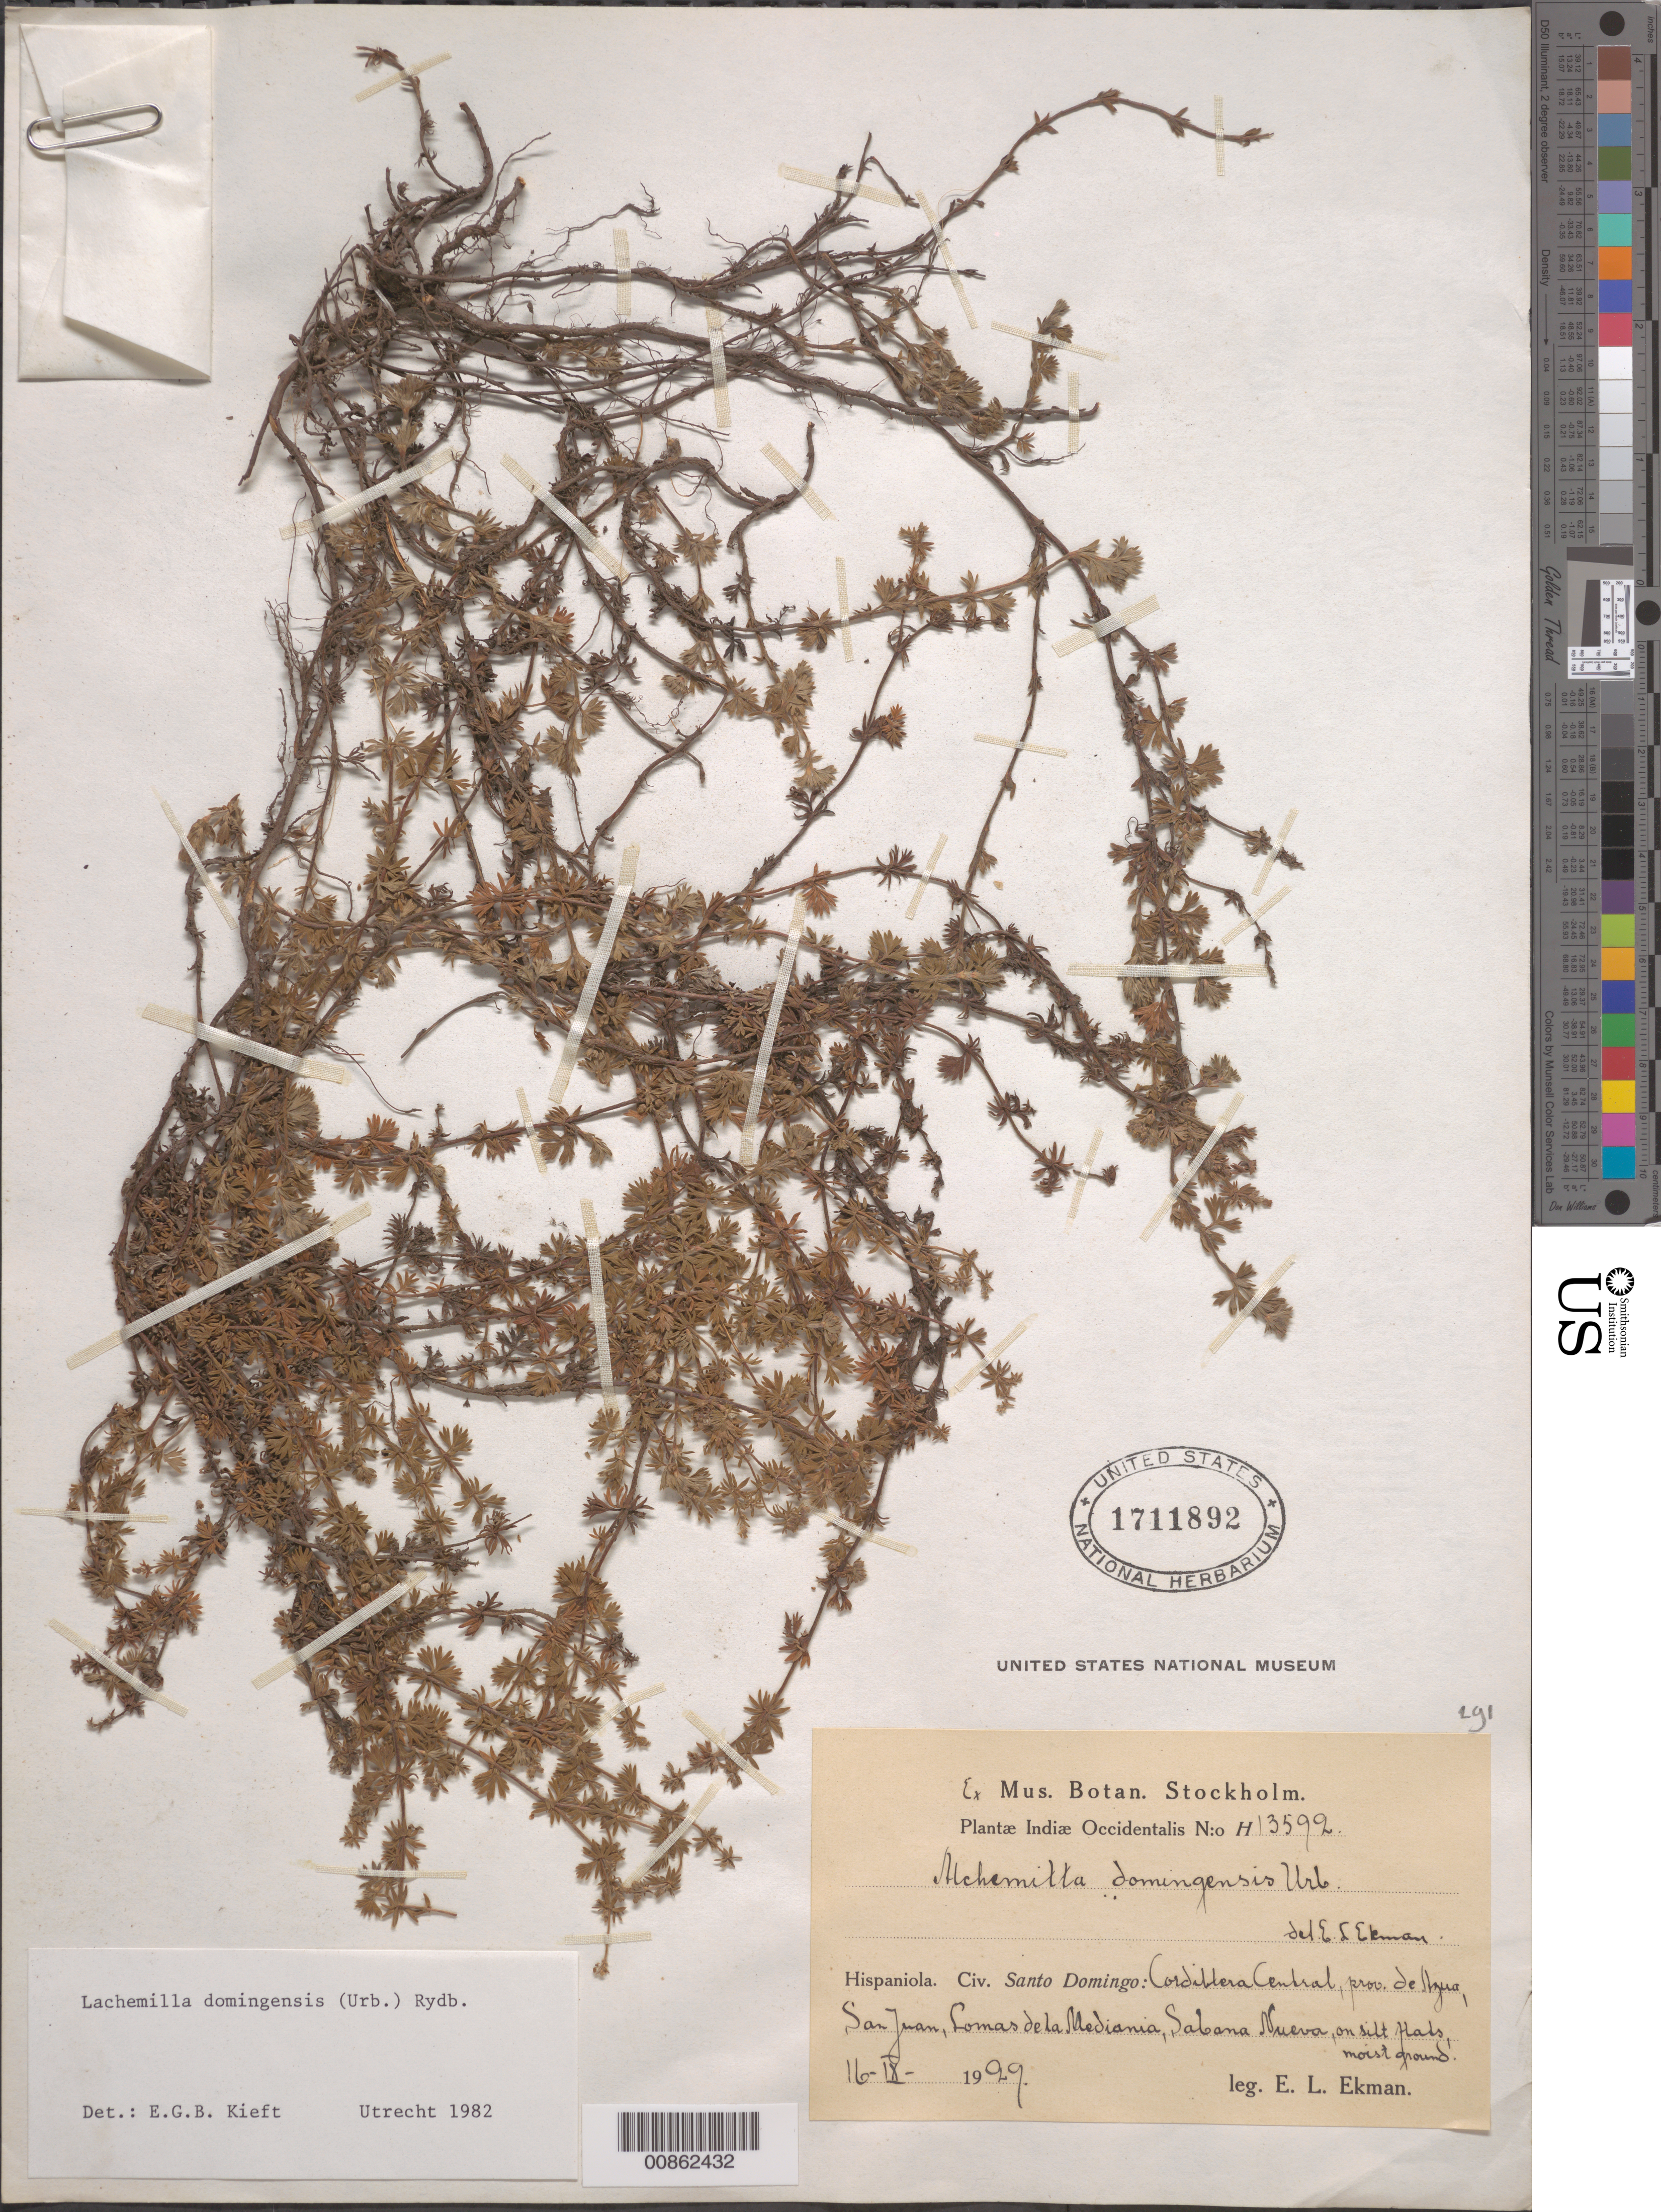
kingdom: Plantae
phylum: Tracheophyta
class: Magnoliopsida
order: Rosales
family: Rosaceae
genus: Alchemilla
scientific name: Alchemilla domingensis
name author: Urb.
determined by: Kieft, E. G. B.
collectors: E. L. Ekman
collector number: H 13592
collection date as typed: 16 Sep 1929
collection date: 1929-09-16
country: Dominican Republic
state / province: Azua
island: Hispaniola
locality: Cordillera Central, San Juan, Lomas de la Mediania, Sabana Nueva.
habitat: On silt flats, moist ground.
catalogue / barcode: US 1711892